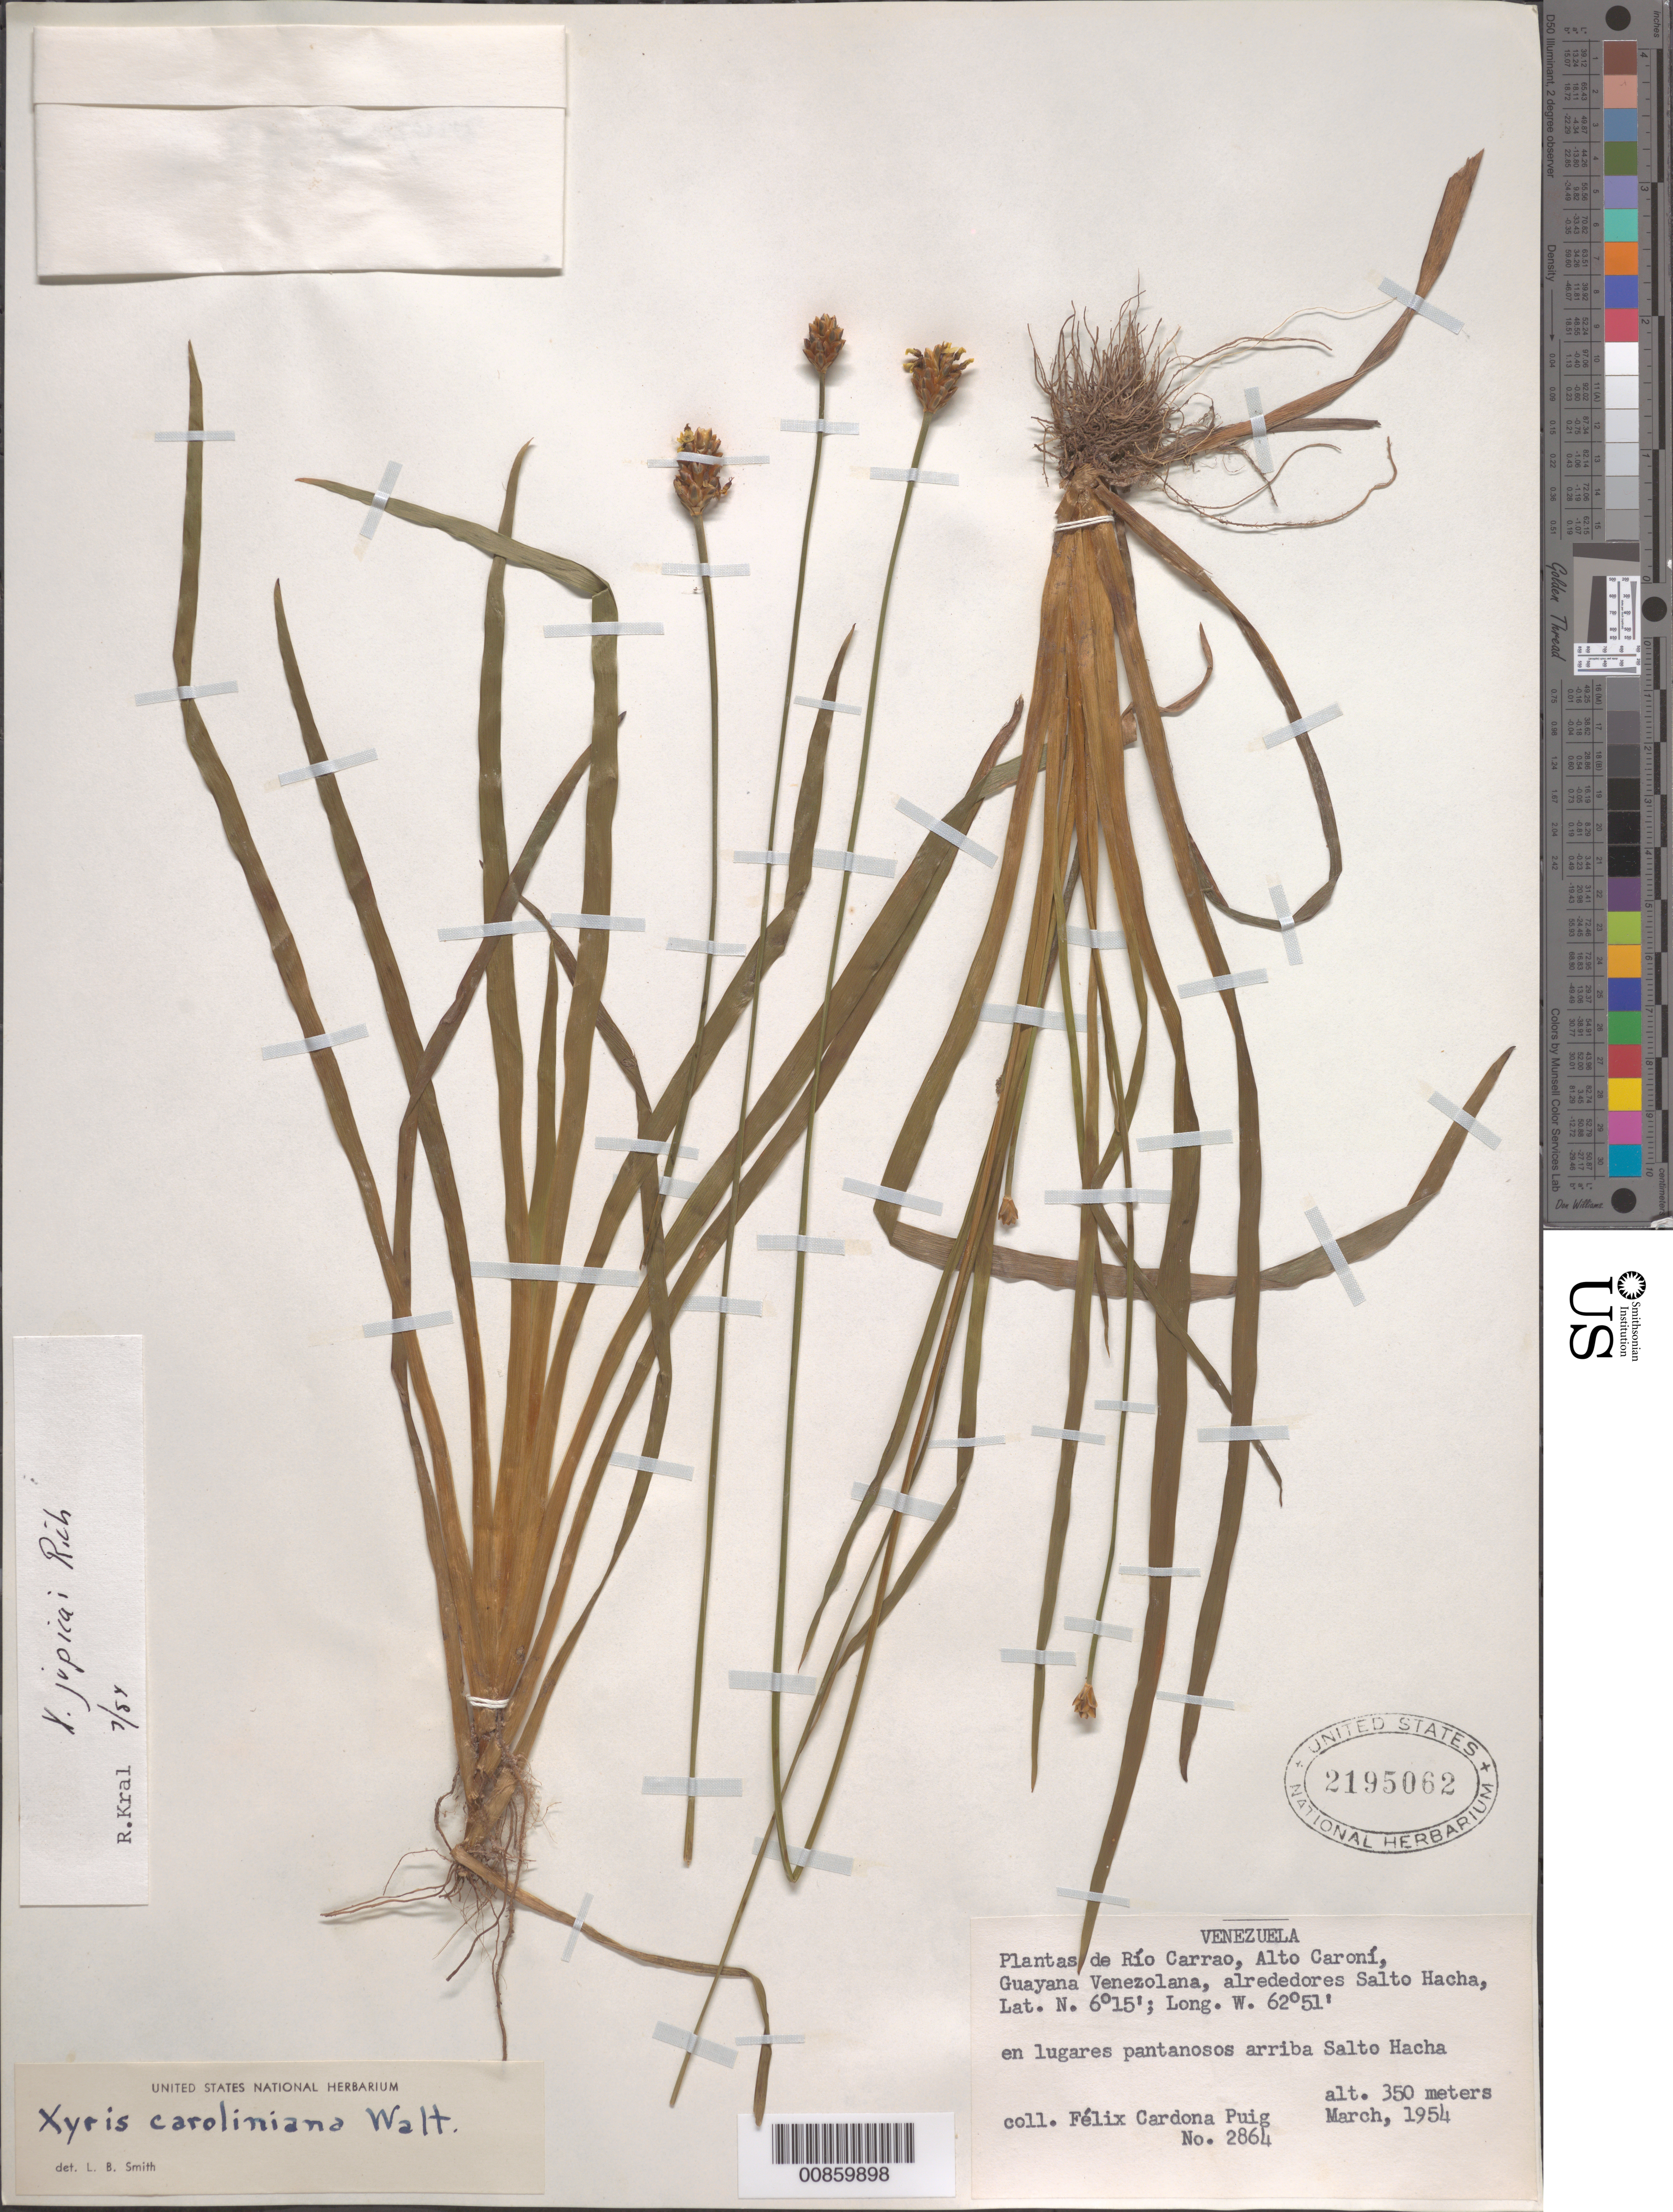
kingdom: Plantae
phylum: Tracheophyta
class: Liliopsida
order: Poales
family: Xyridaceae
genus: Xyris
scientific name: Xyris jupicai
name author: Rich.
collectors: F. Cardona Puig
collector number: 2864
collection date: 1954-03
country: Venezuela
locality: De Río Carrao, Alto Caroní, Guayana Venezolana, alrededores Salto Hacha. Arriba Salto Hacha.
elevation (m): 350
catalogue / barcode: US 2195062